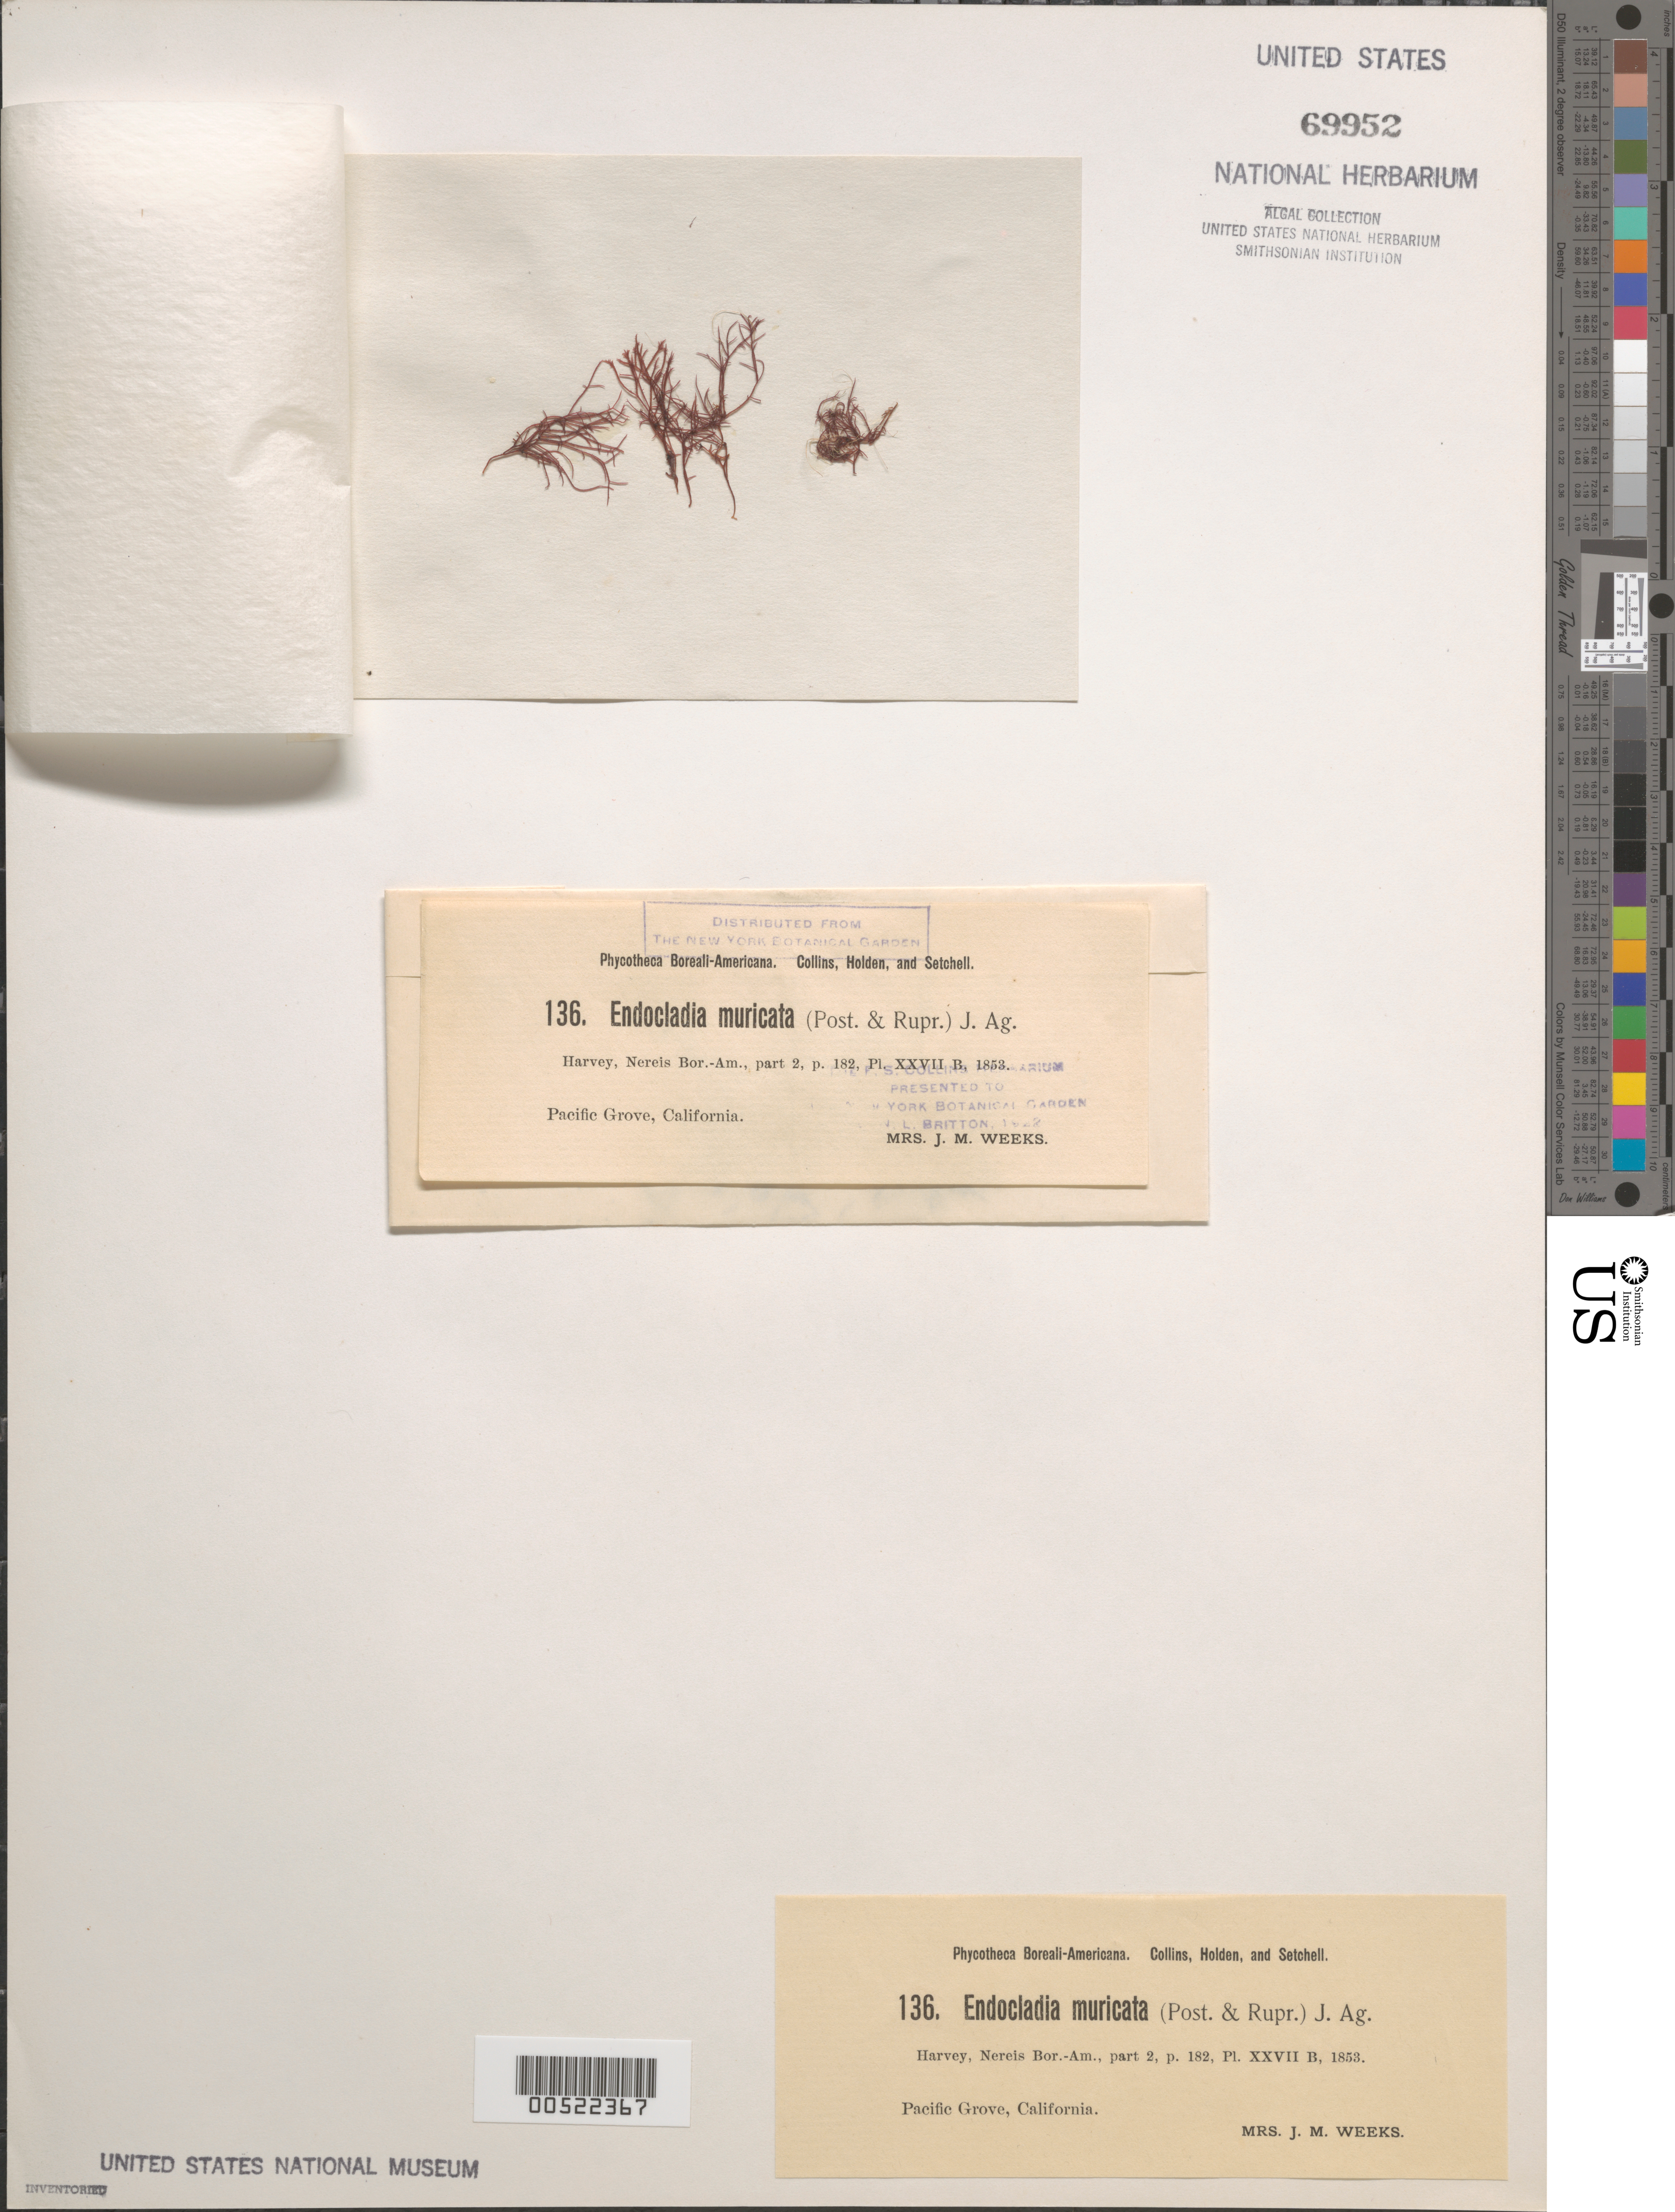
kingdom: Plantae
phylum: Rhodophyta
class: Florideophyceae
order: Gigartinales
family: Endocladiaceae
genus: Endocladia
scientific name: Endocladia muricata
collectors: Mrs. J. Weeks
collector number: PB-A 136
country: United States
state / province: California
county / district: Monterey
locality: Pacific Grove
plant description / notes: Collins, Holden & Setchell, Phycotheca Boreali-Americana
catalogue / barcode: US 69952